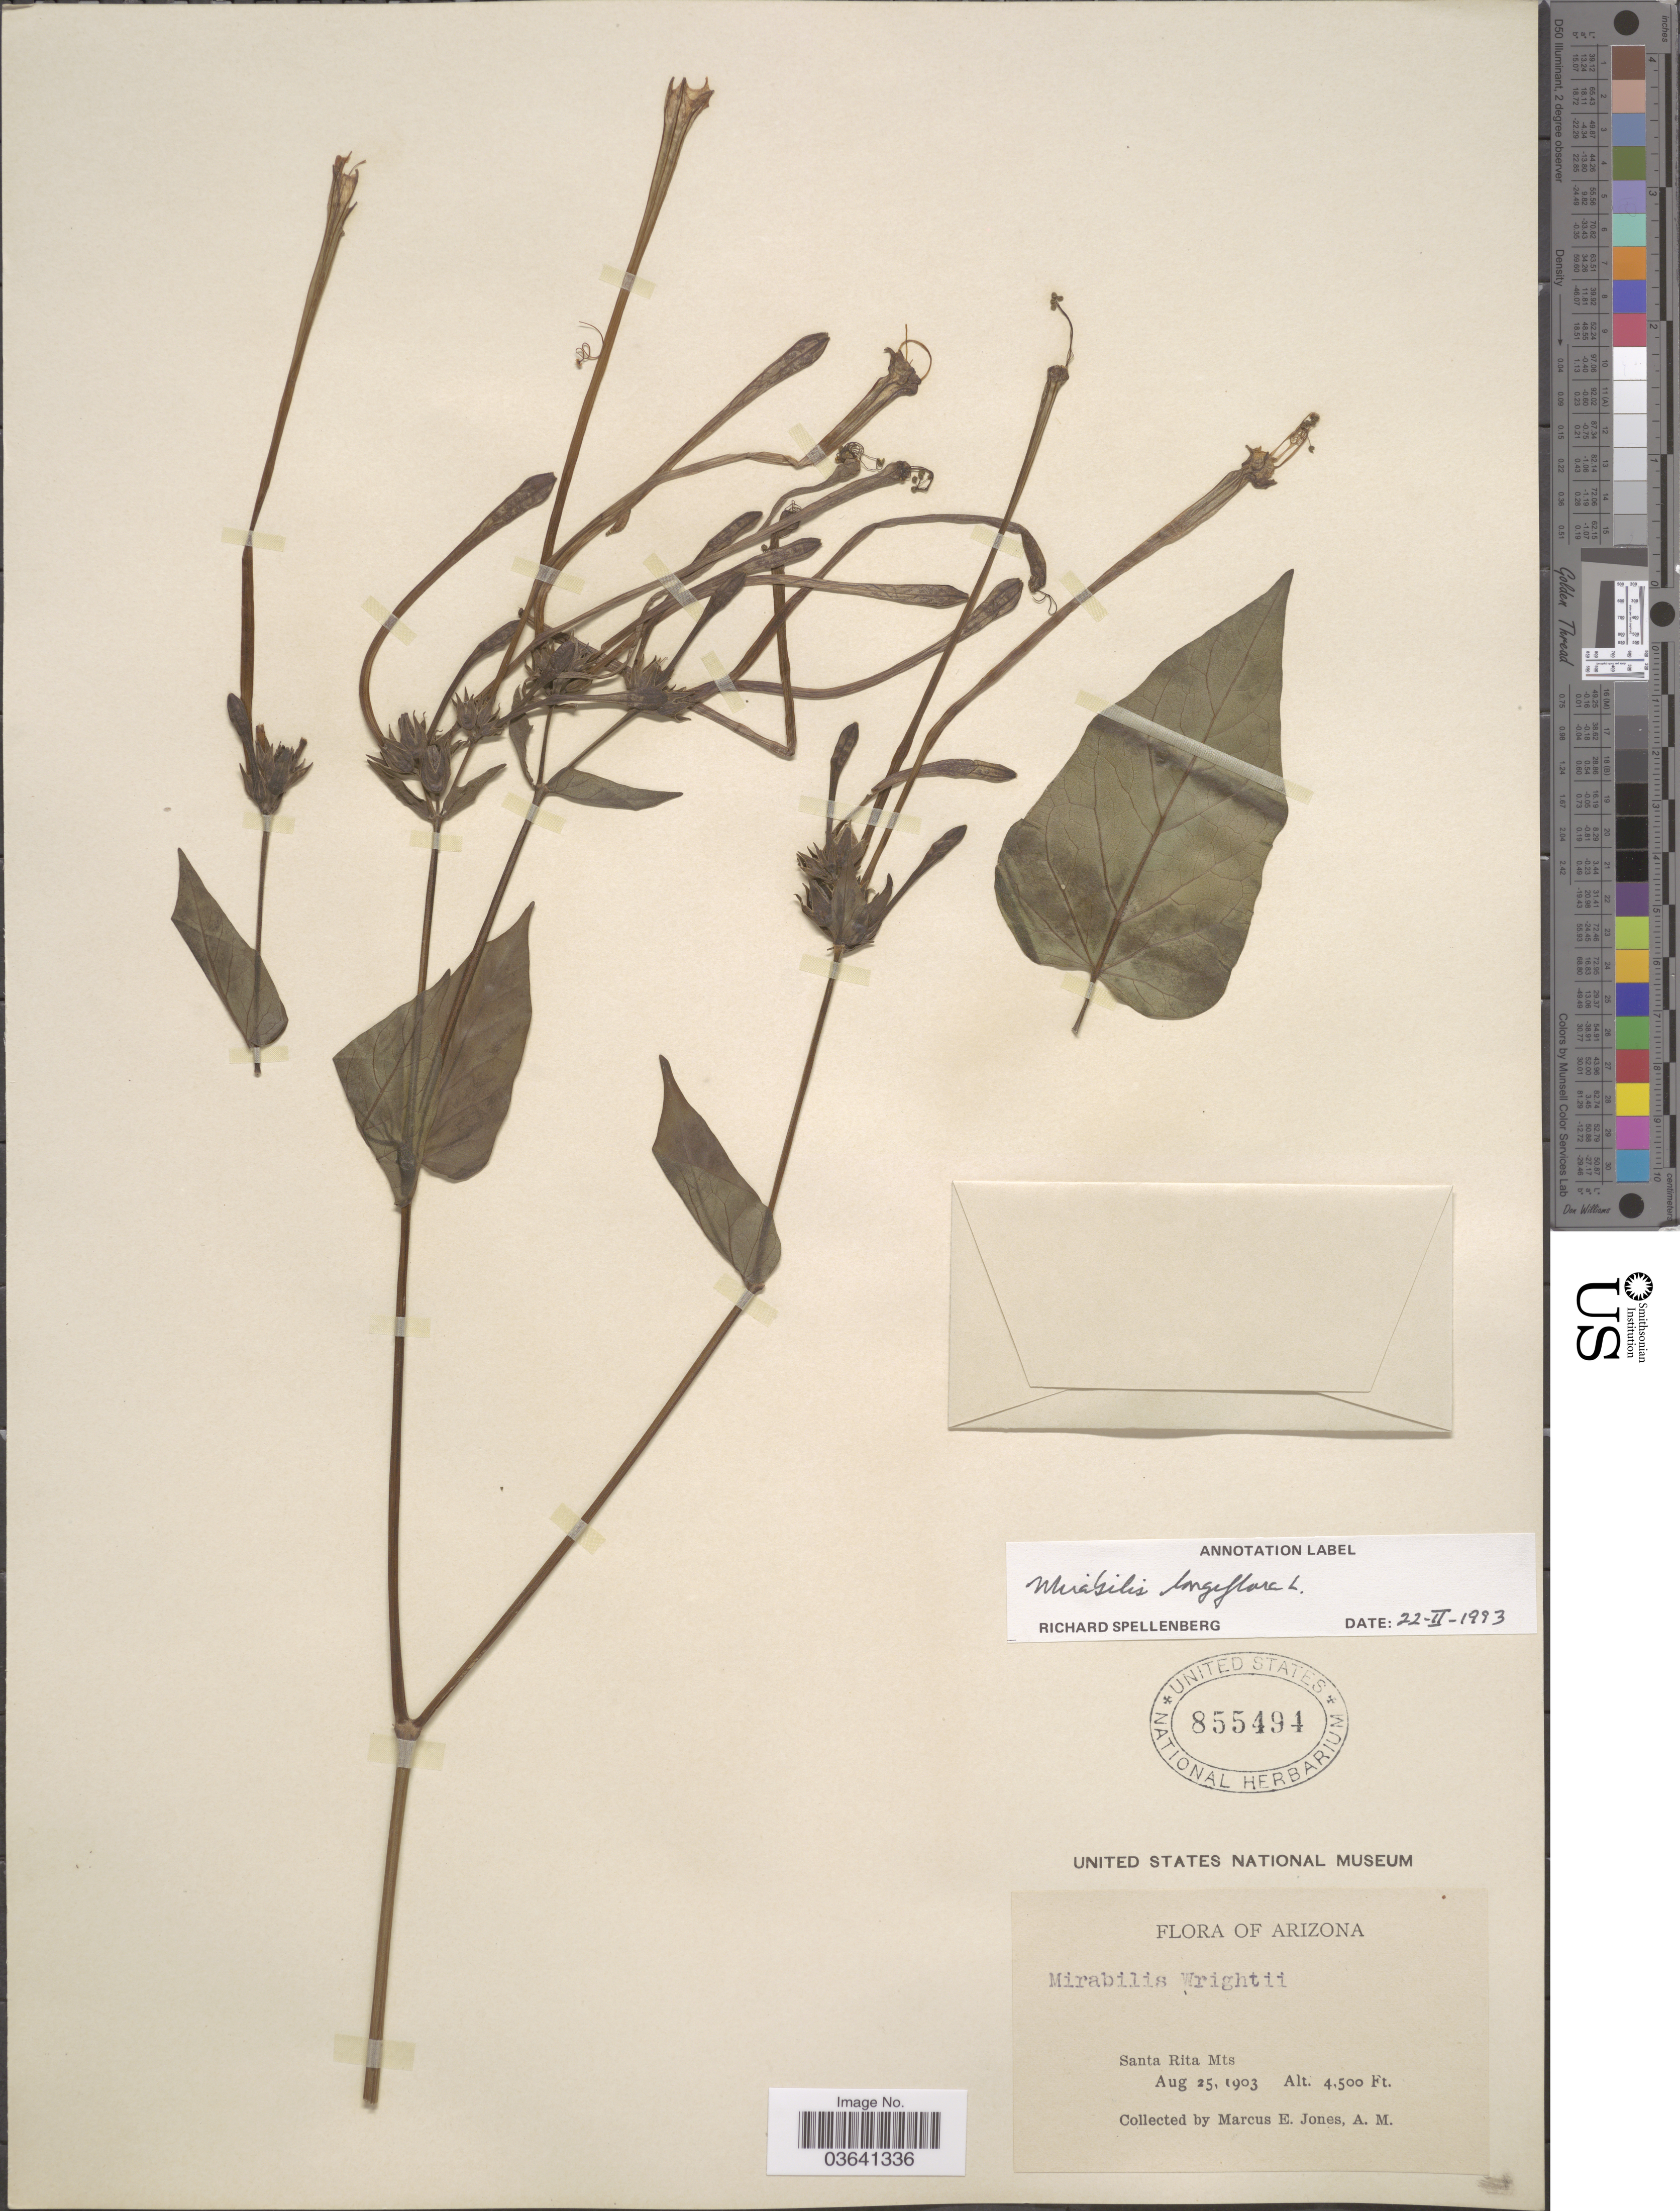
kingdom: Plantae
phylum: Tracheophyta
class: Magnoliopsida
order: Caryophyllales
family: Nyctaginaceae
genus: Mirabilis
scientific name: Mirabilis wrightiana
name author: A. Gray & Britton ex Kearney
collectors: M. E. Jones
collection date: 1903-08-25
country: United States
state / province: Arizona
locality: Santa Rita Mts.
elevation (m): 1372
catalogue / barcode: US 855494